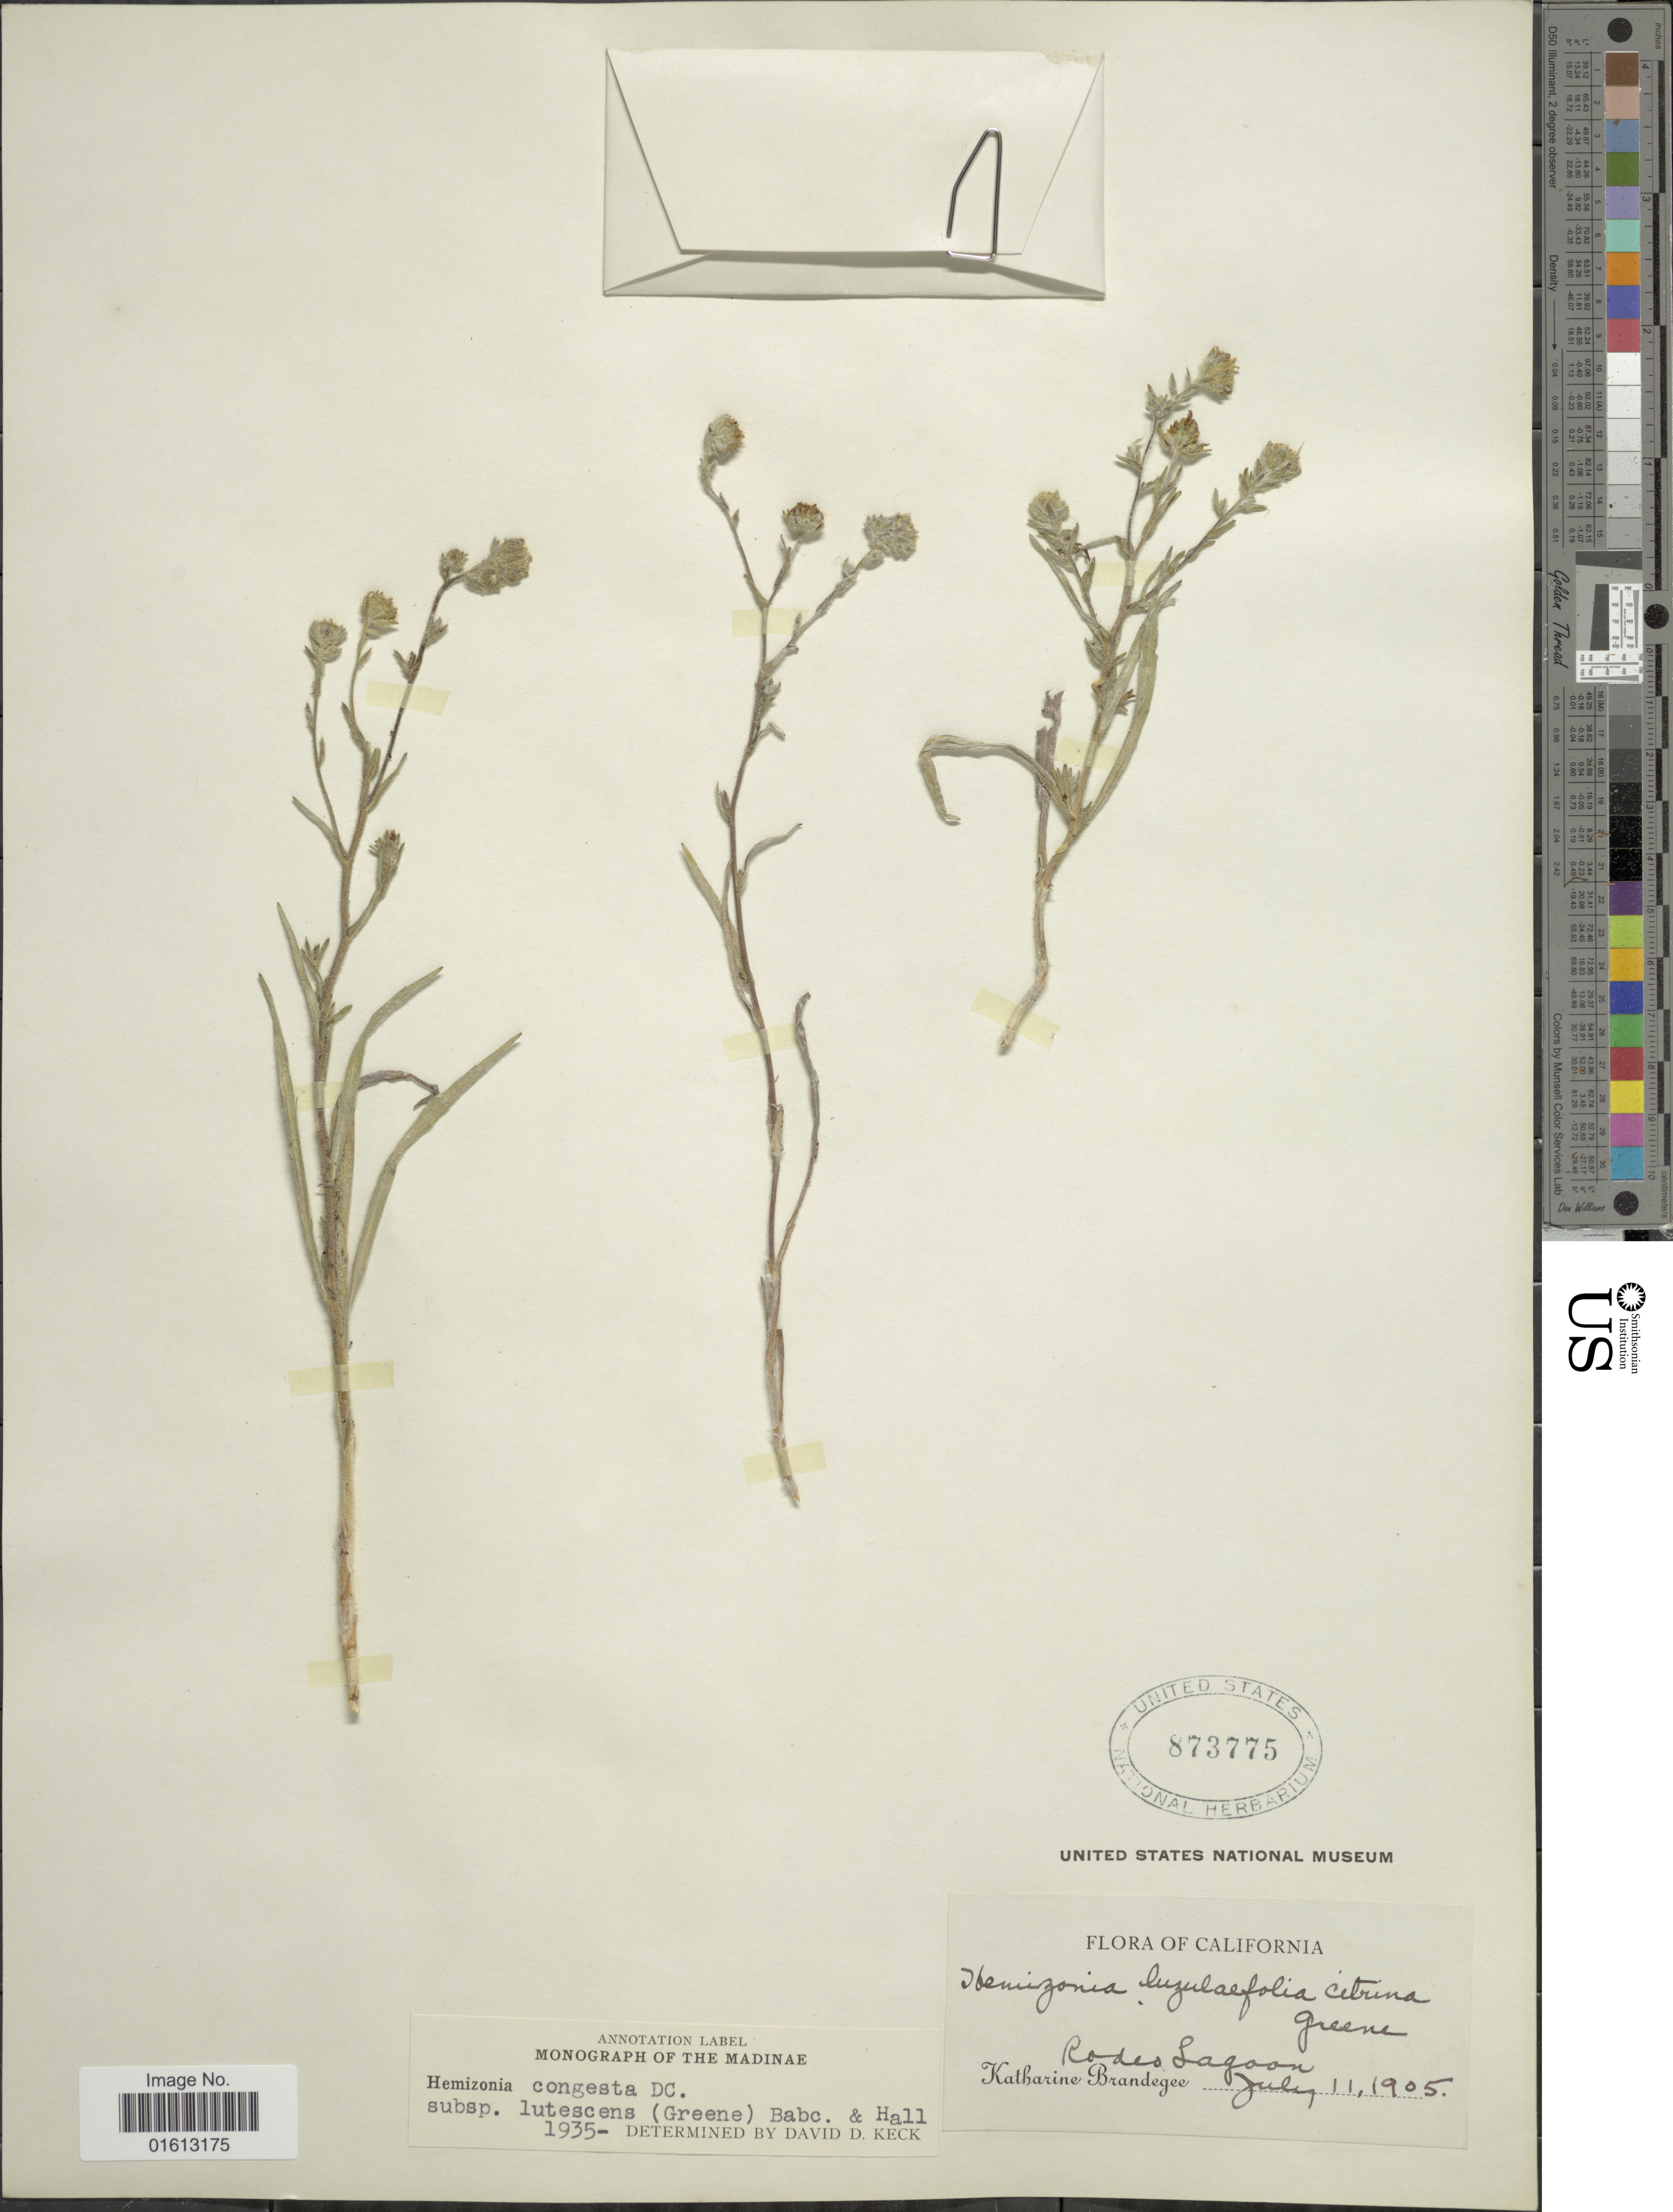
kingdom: Plantae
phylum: Tracheophyta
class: Magnoliopsida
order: Asterales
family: Asteraceae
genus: Hemizonia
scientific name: Hemizonia congesta subsp. lutescens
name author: (Greene) Babc. & H.M. Hall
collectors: M. K. Brandegee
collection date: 1905-07-11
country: United States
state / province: California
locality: Rodes Lagoon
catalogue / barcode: US 813775